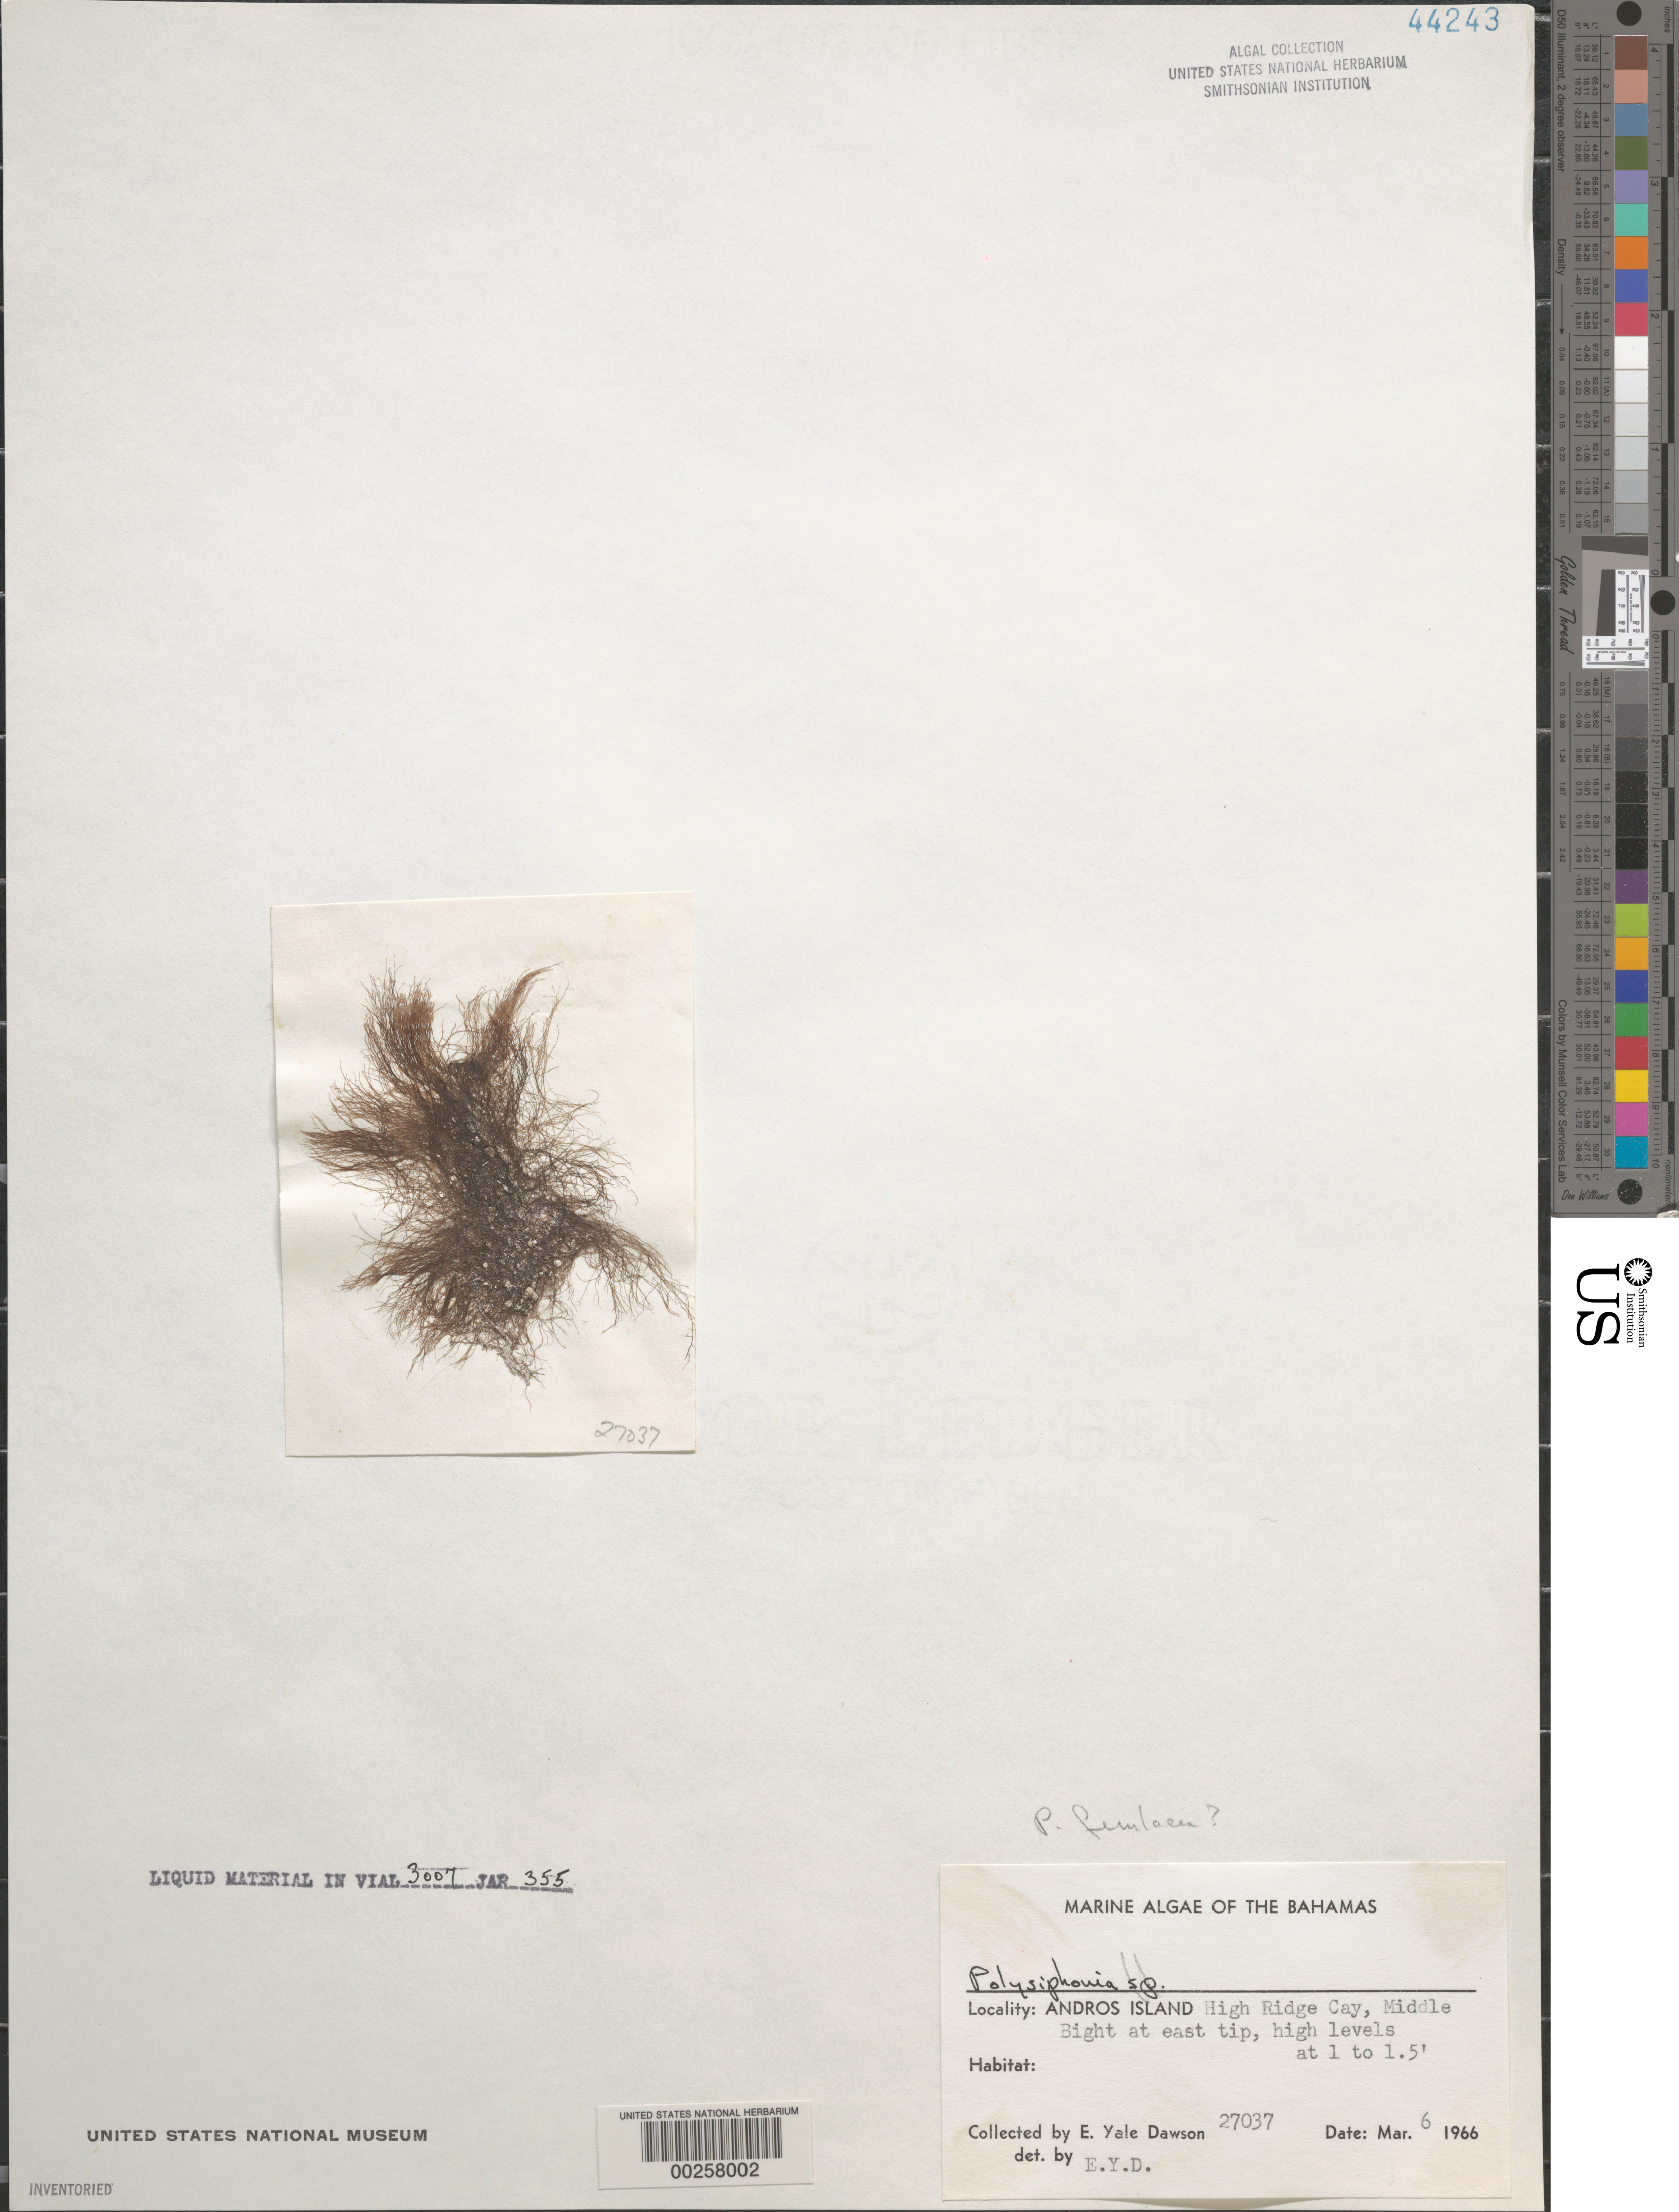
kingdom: Plantae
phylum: Rhodophyta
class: Florideophyceae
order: Ceramiales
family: Rhodomelaceae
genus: Melanothamnus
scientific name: Melanothamnus ferulaceus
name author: (Suhr ex J. Agardh) Diaz-Tapia & Maggs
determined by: Algae name updating Project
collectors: E. Y. Dawson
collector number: EYD 27037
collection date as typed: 06 Mar 1966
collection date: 1966-03-06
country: Bahamas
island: High Ridge Cay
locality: Middle Bight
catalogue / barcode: US 44243